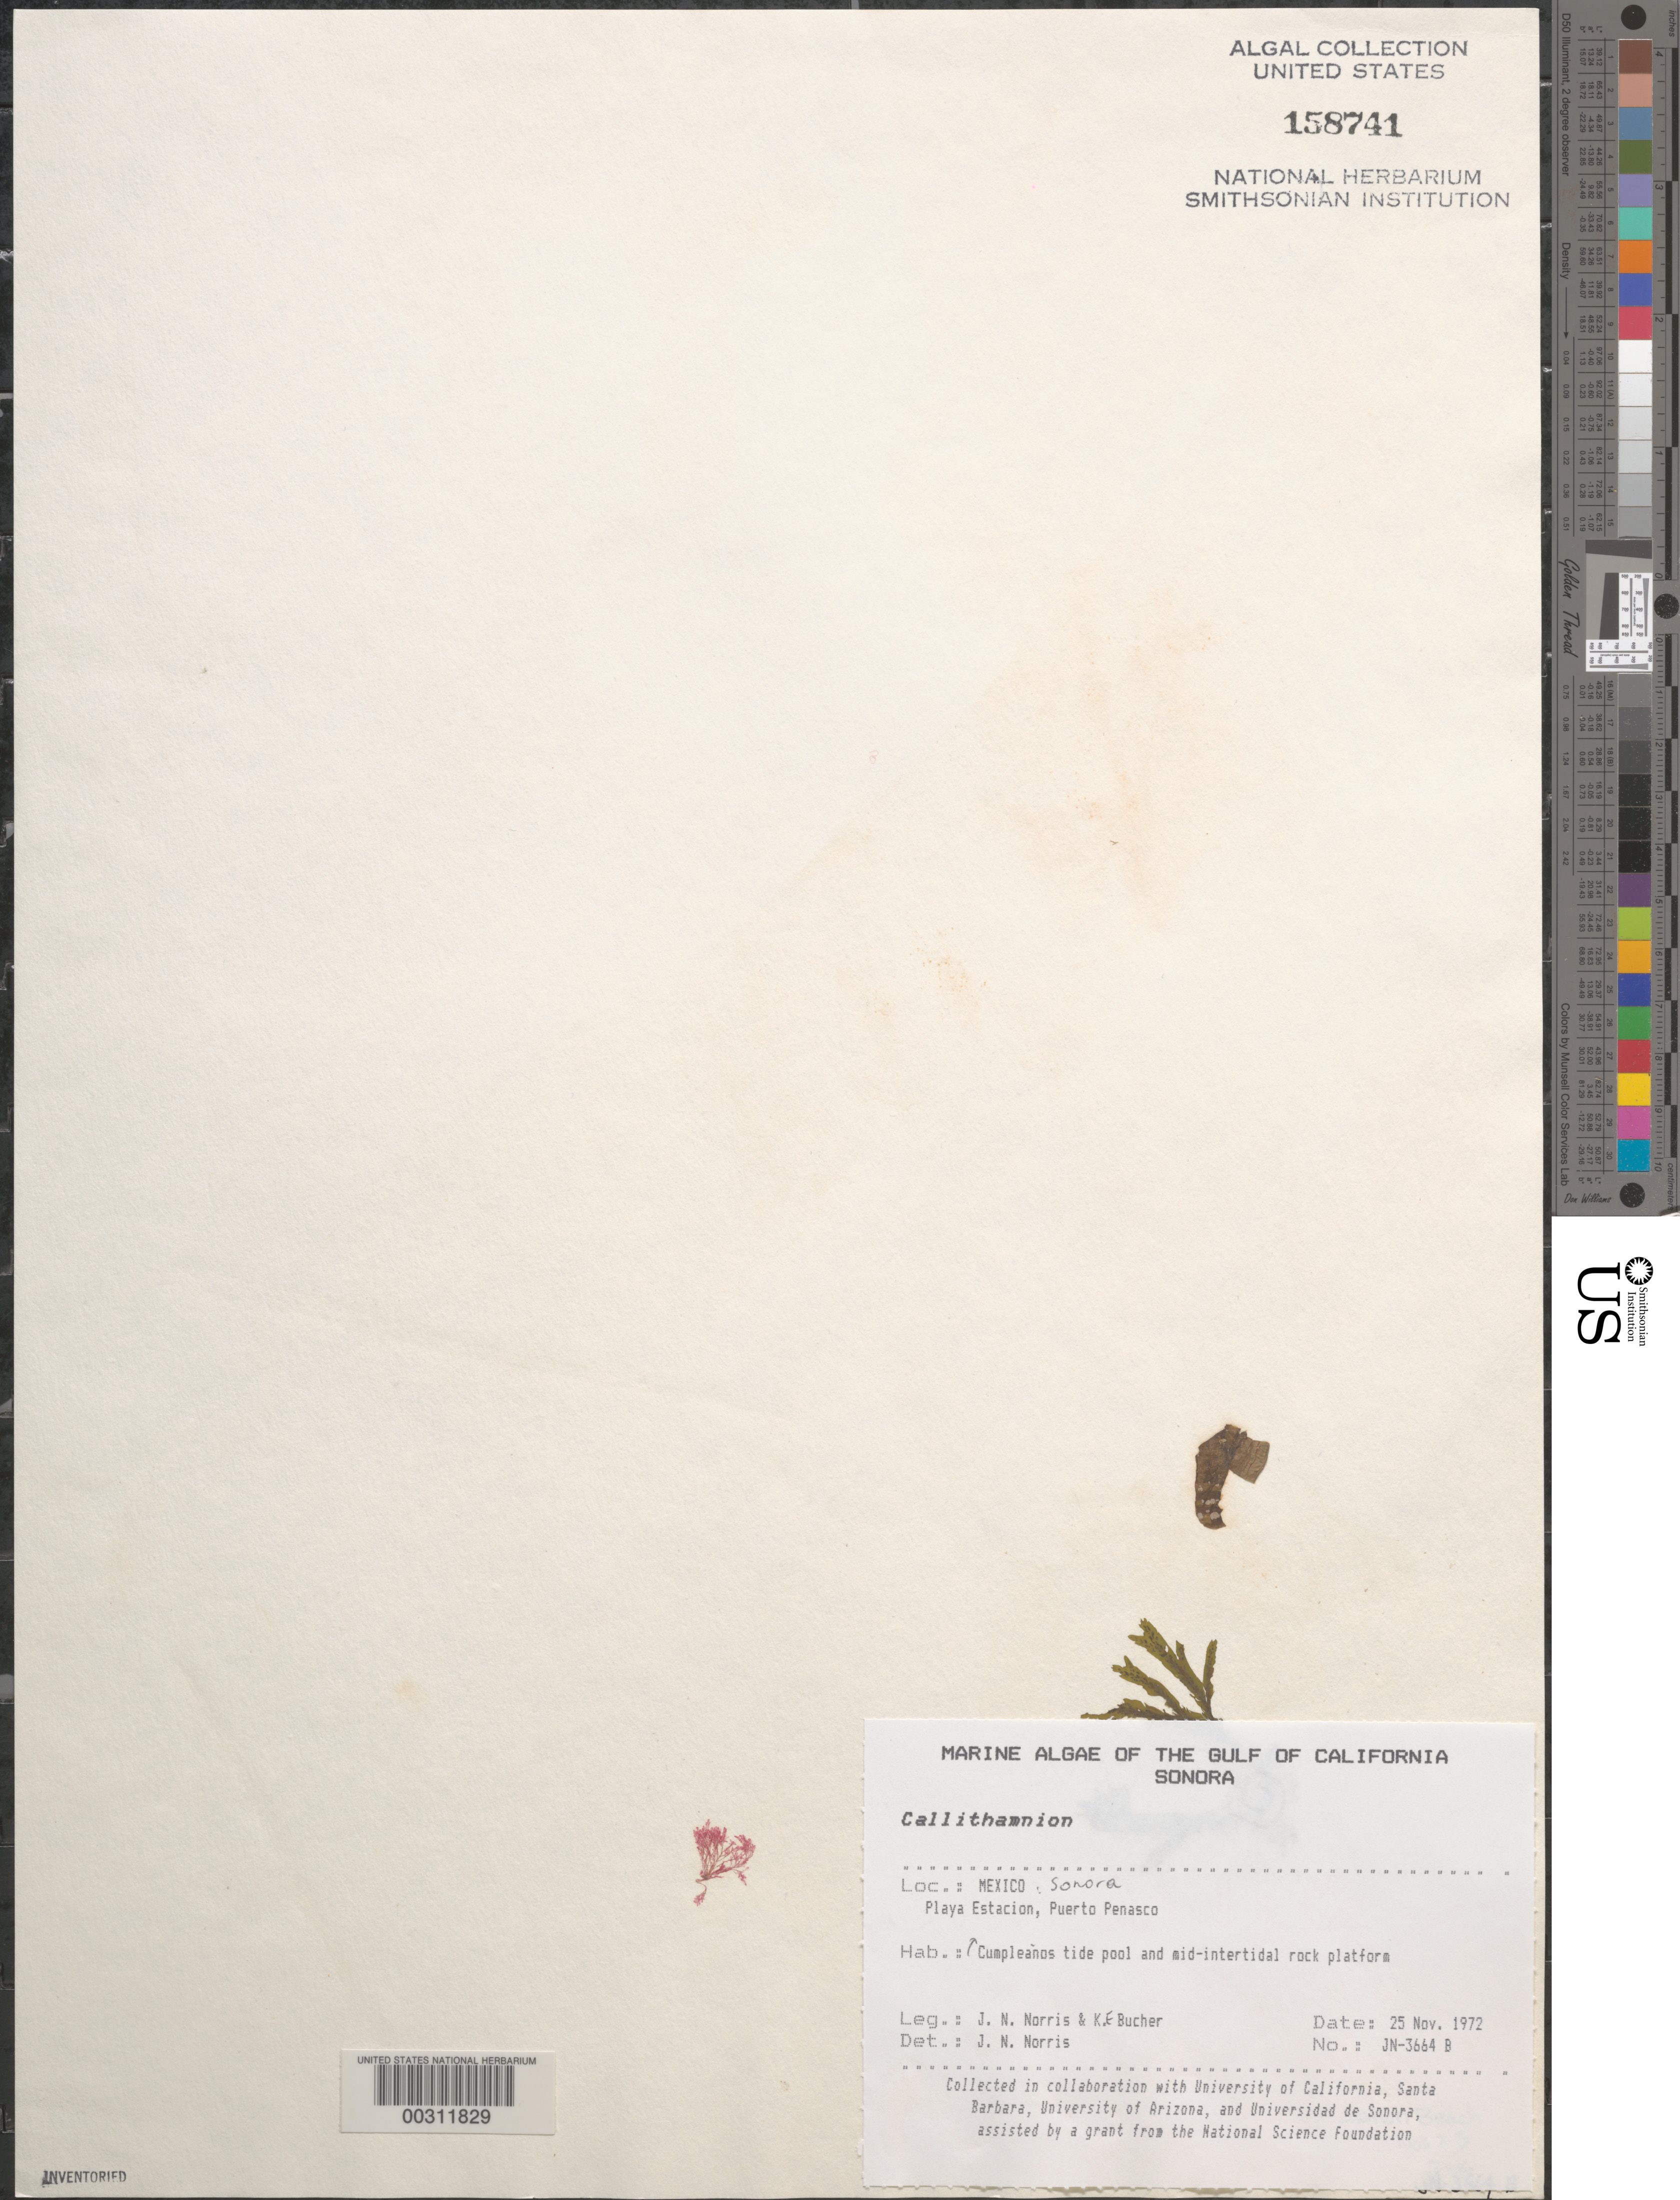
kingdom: Plantae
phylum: Rhodophyta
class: Florideophyceae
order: Ceramiales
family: Callithamniaceae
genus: Callithamnion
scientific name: Callithamnion sp.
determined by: Norris, James N.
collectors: J. N. Norris & K. E. Bucher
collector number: JN-3664b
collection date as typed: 25 Nov 1972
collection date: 1972-11-25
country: Mexico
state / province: Sonora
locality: Playa Estacion, Puerto Penasco, Cumpleanos tide pool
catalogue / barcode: US 158741